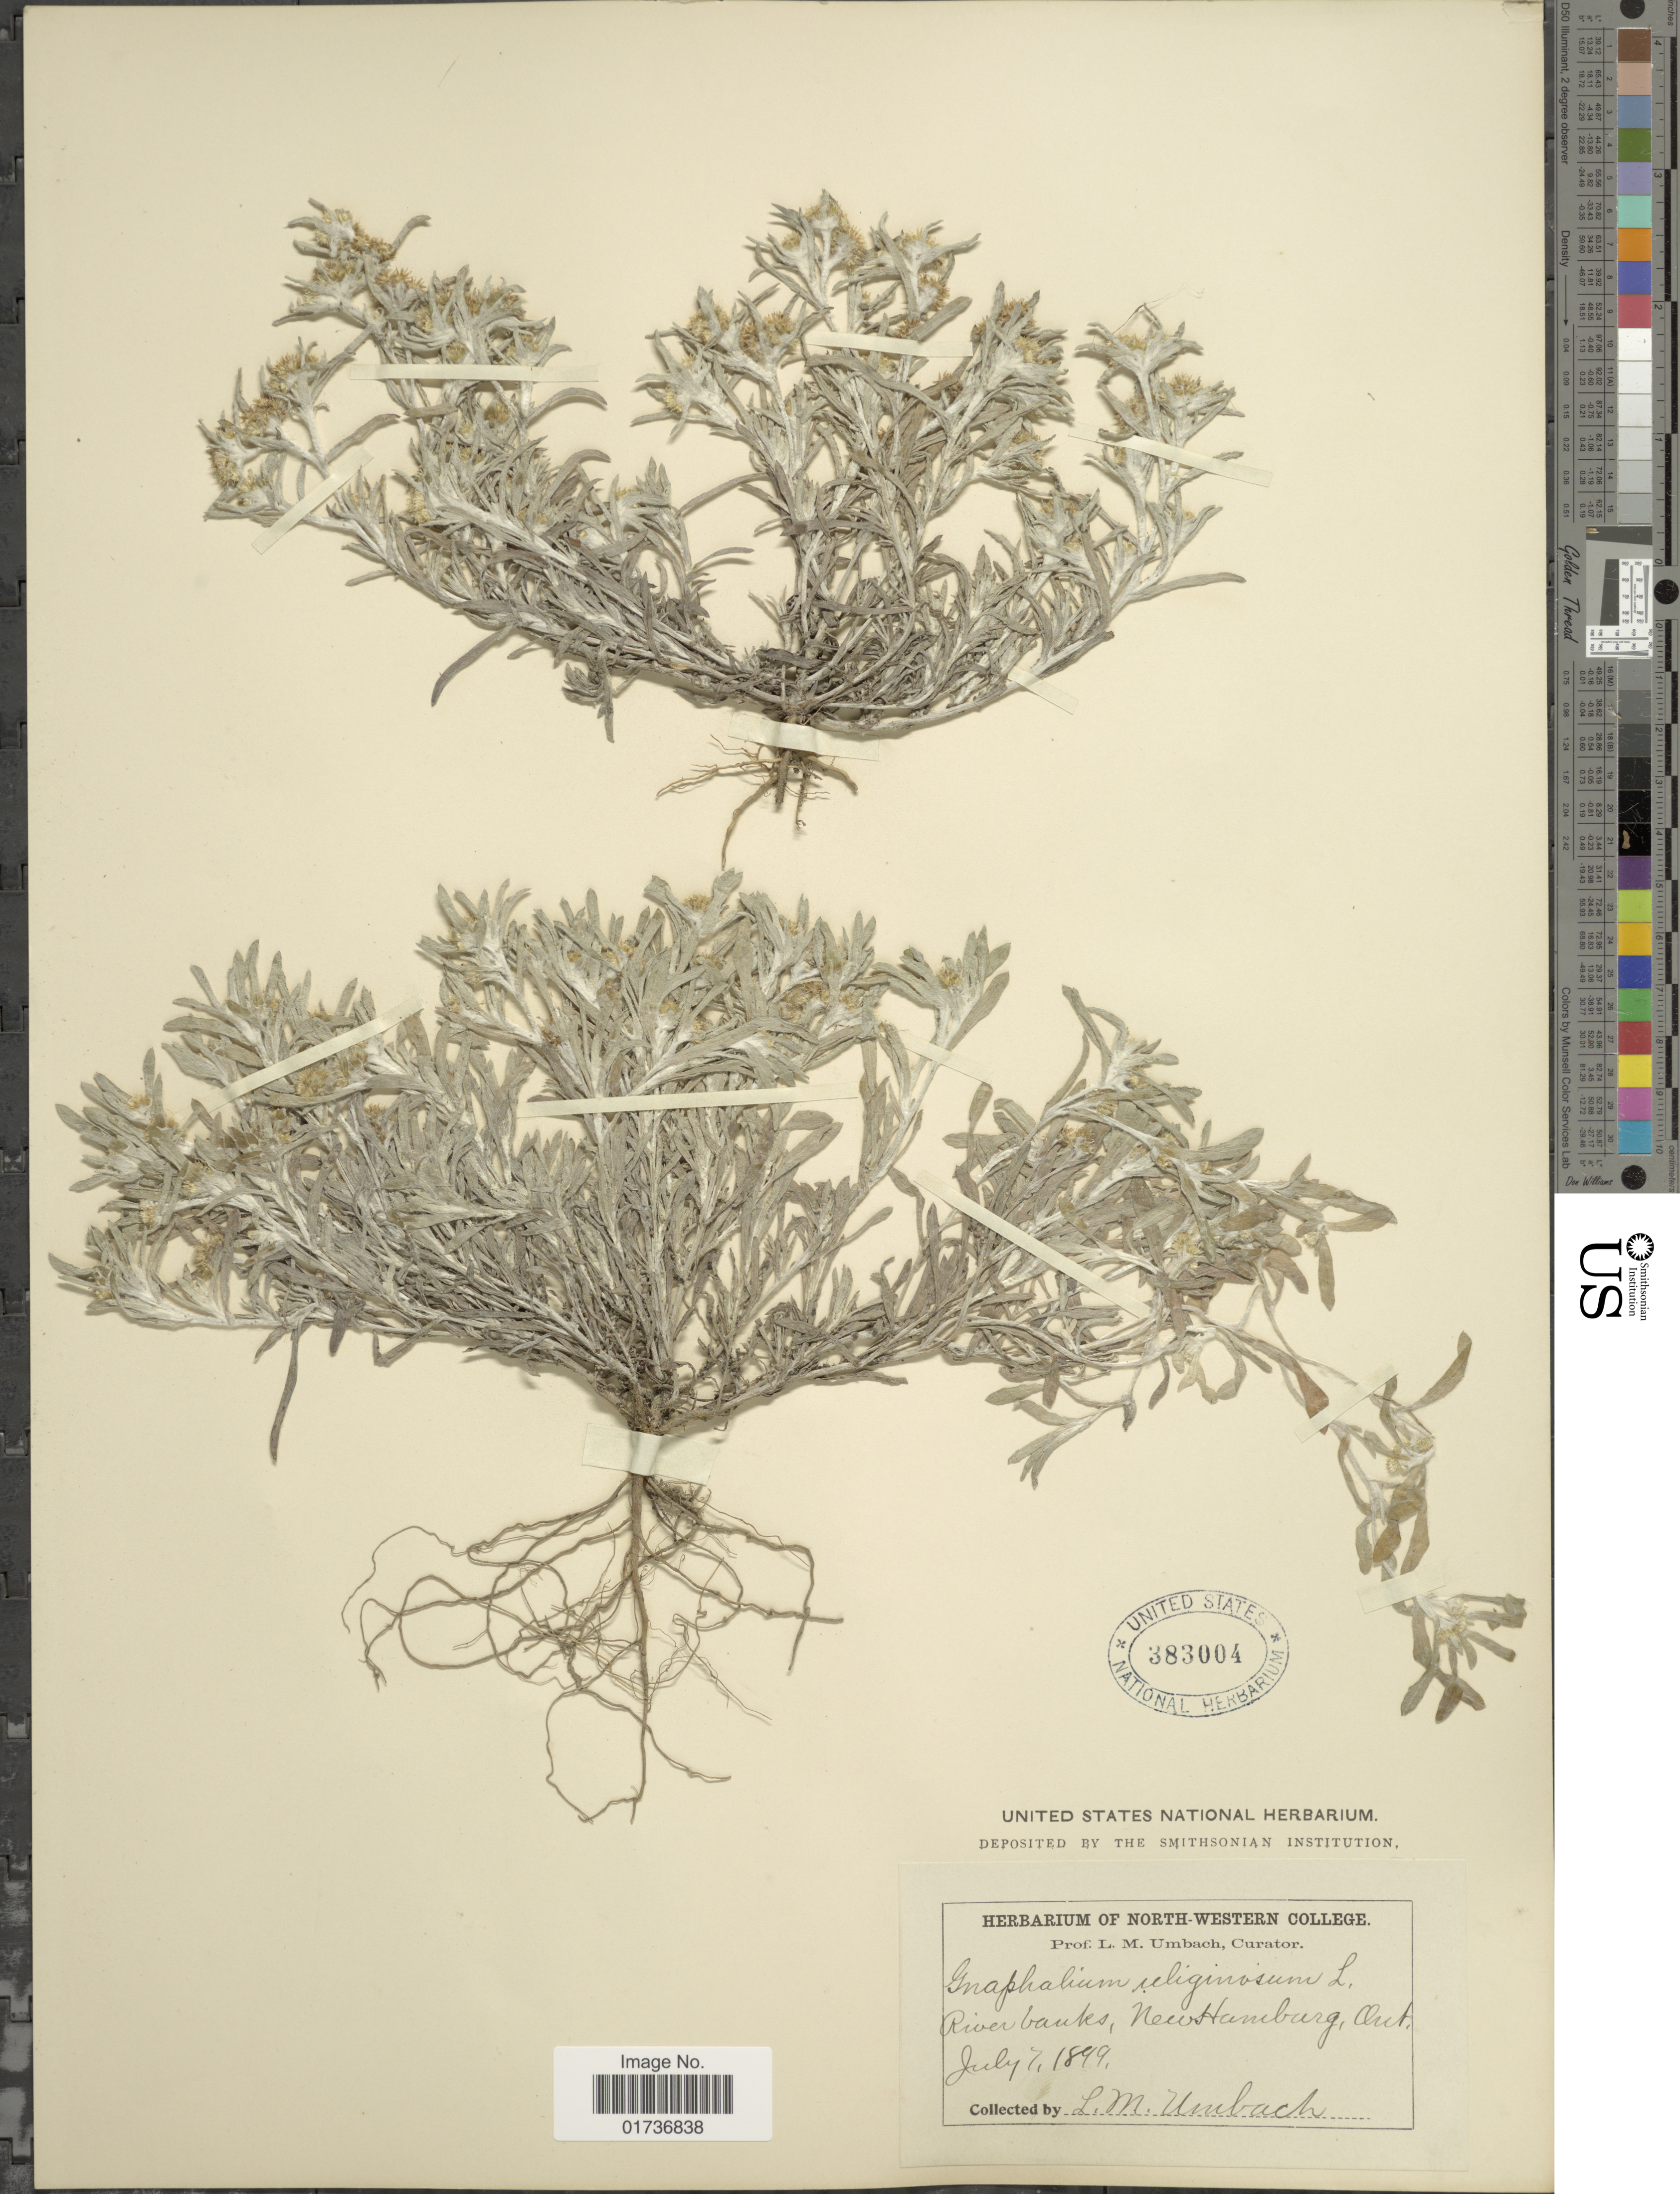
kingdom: Plantae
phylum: Tracheophyta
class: Magnoliopsida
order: Asterales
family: Asteraceae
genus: Gnaphalium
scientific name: Gnaphalium uliginosum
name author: L.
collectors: L. M. Umbach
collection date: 1899-07-07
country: Canada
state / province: Ontario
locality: River banks, New Hamburg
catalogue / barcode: US 383004